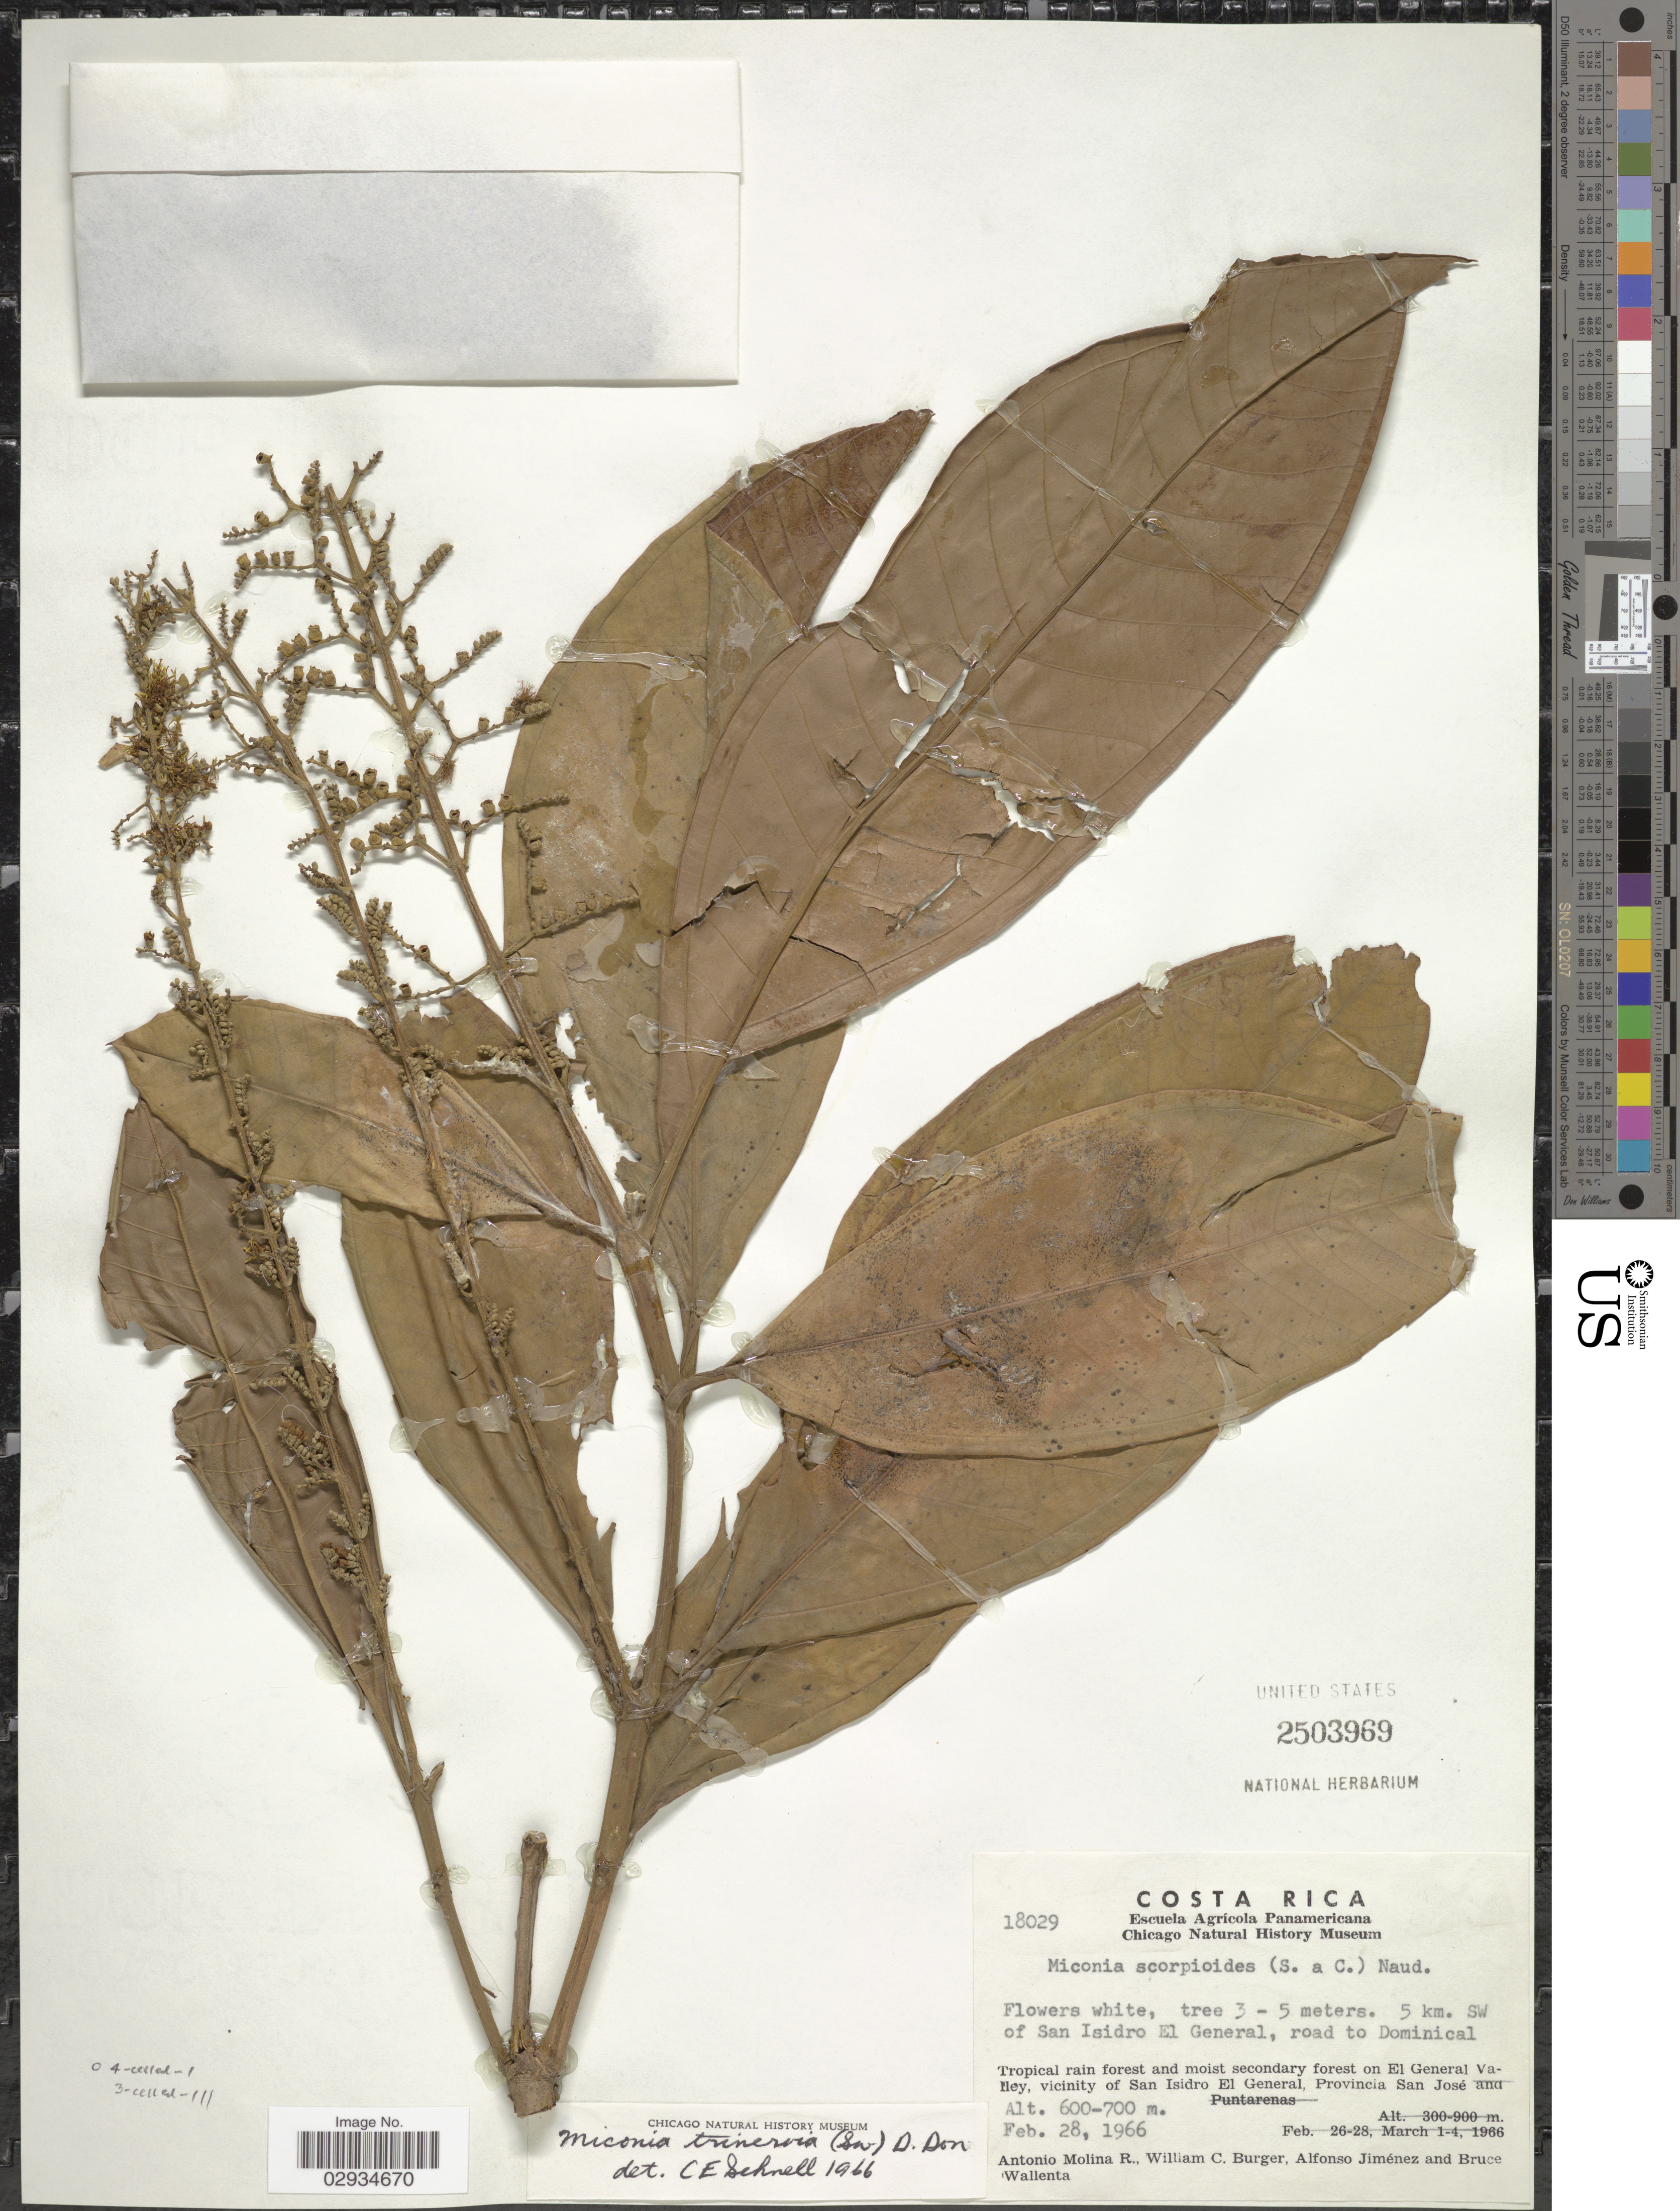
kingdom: Plantae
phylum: Tracheophyta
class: Magnoliopsida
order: Myrtales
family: Melastomataceae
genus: Miconia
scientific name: Miconia trinervia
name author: (Sw.) D. Don ex Loudon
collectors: A. Molina R., W. Burger, A. Jiménez & B. Wallenta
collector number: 18029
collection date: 1966-02-28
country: Costa Rica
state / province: San José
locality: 5 km. SW of San Isidro El General, road to Dominical. Tropical rain forest and moist secondary forest on El General Valley, vicinity of San Isidro El General.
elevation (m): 600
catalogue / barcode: US 2503969